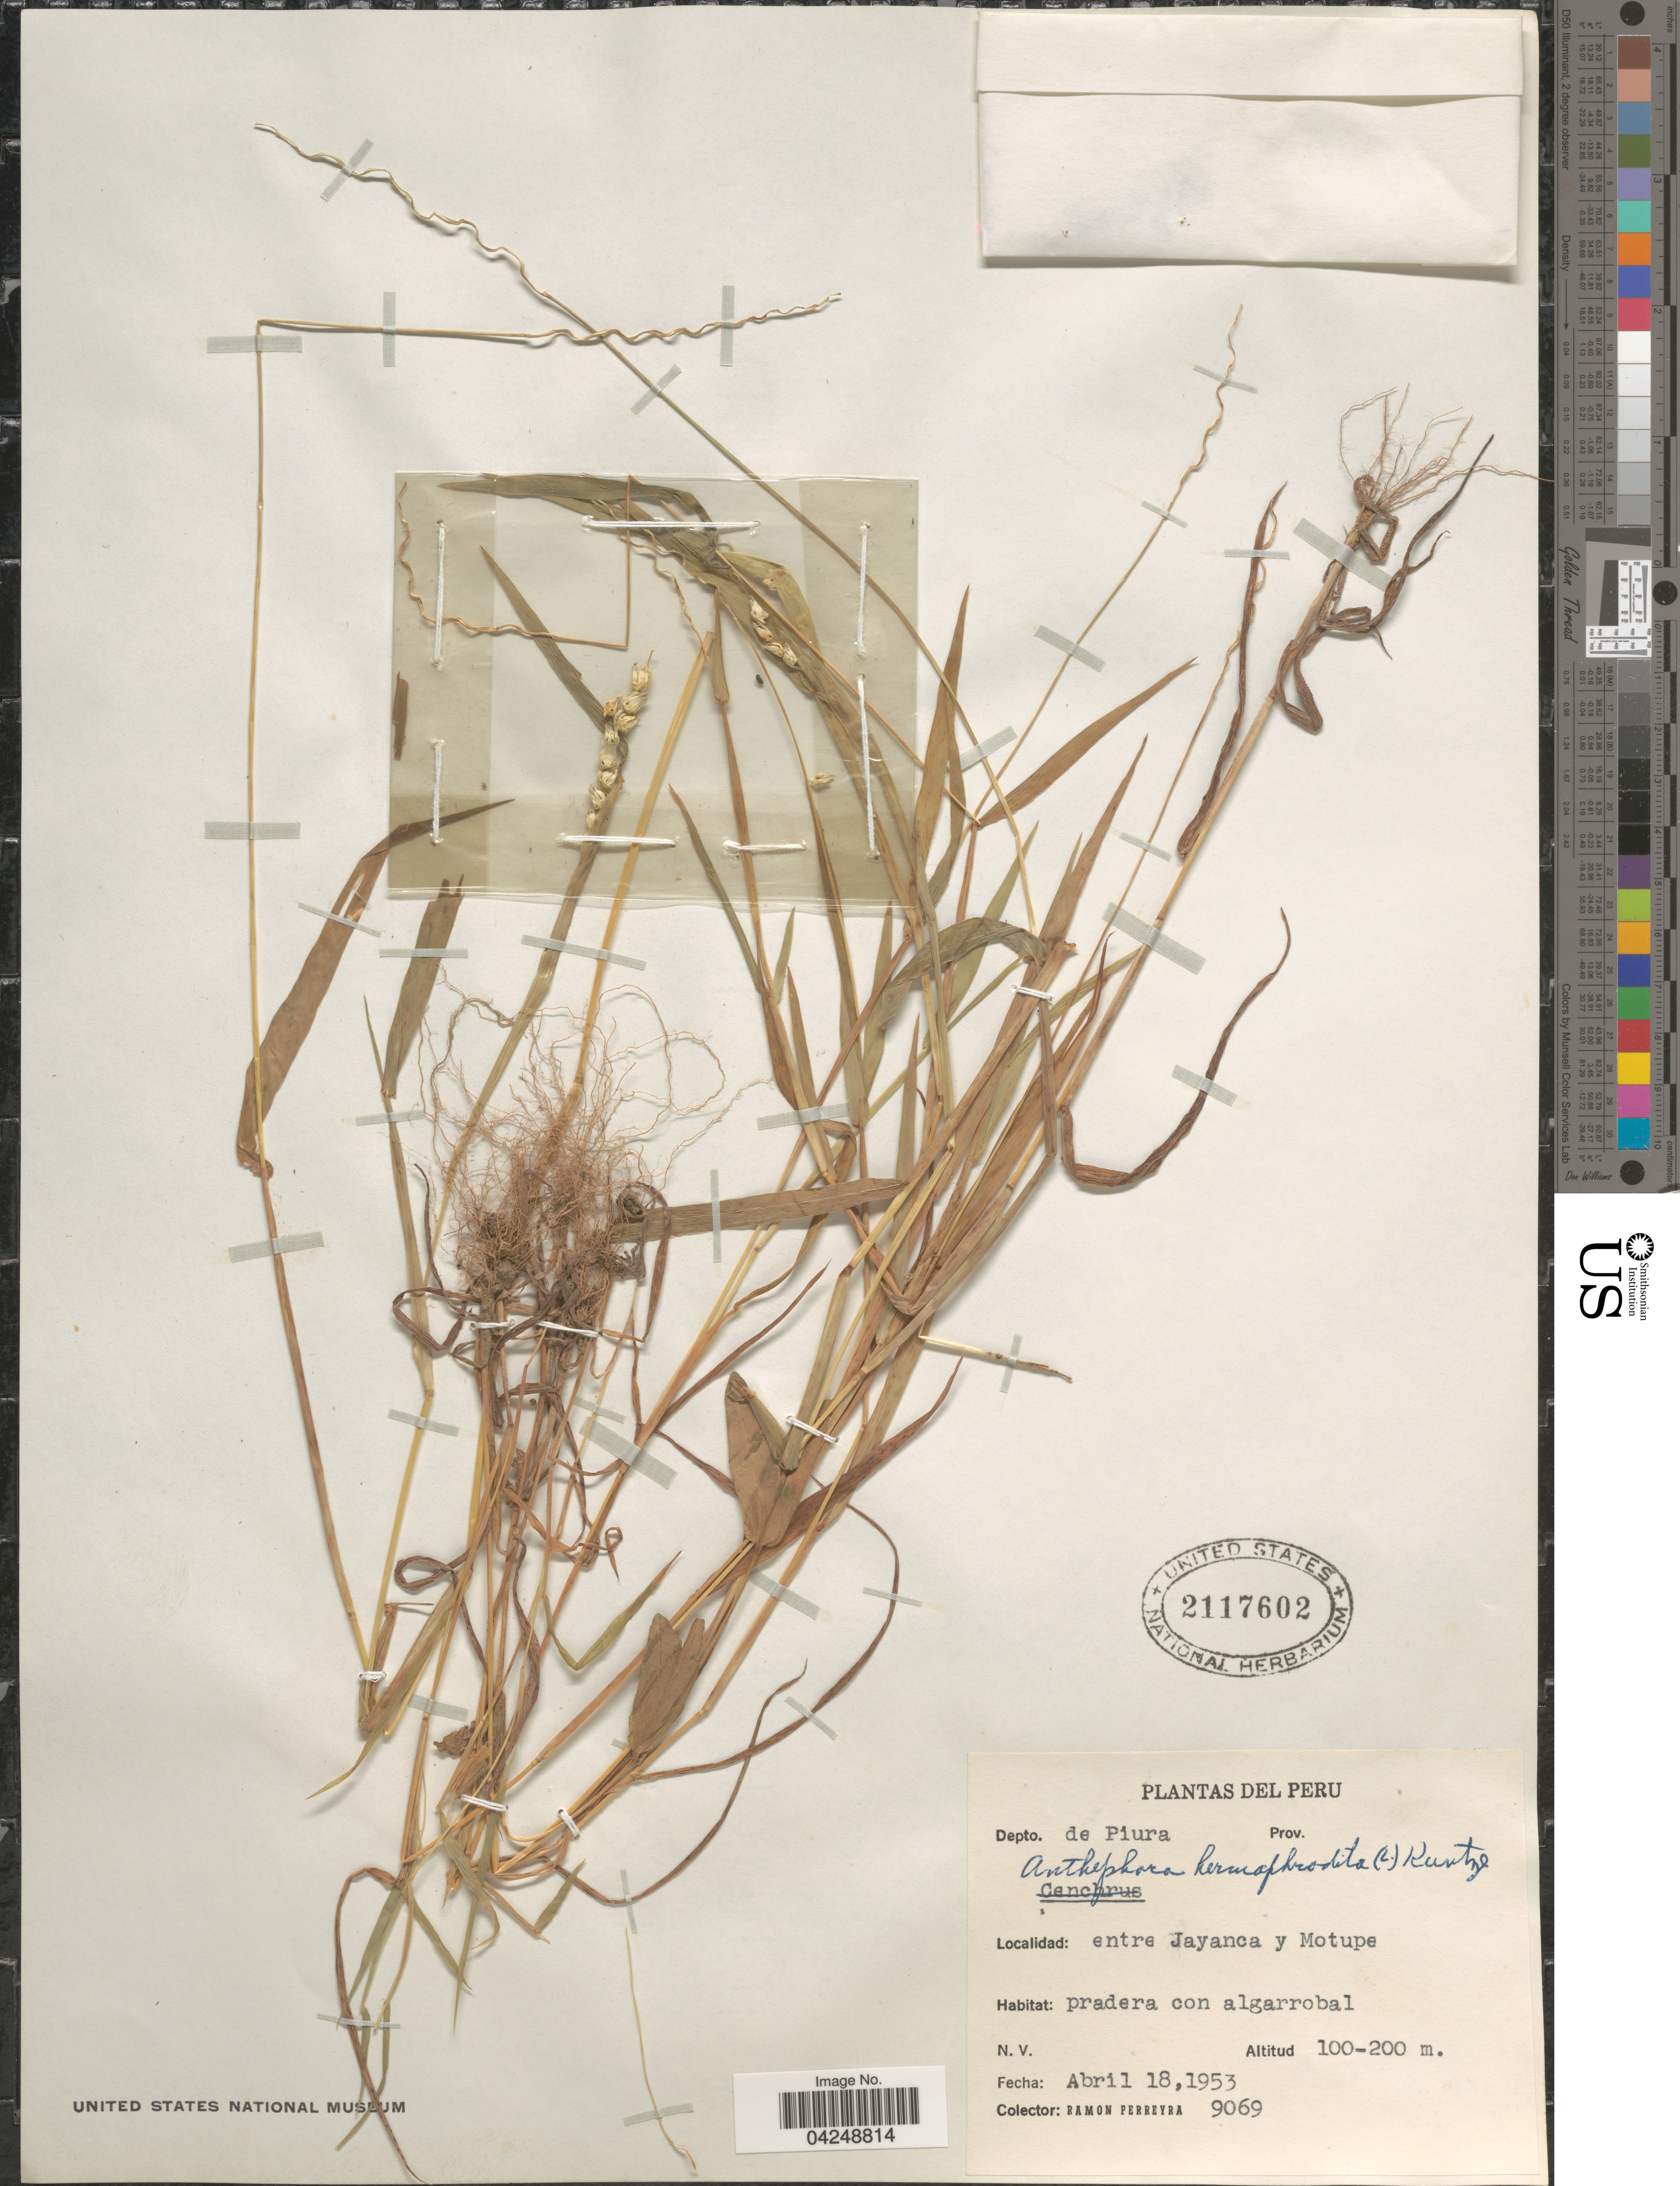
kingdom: Plantae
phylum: Tracheophyta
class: Liliopsida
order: Poales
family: Poaceae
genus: Anthephora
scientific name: Anthephora hermaphrodita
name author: (L.) Kuntze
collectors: R. A. Ferreyra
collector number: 9069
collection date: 1953-04-18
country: Peru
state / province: Piura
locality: Depto de Piura. Entre Jayanca y Motupe. Pradera con algarrobal.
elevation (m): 100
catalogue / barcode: US 2117602